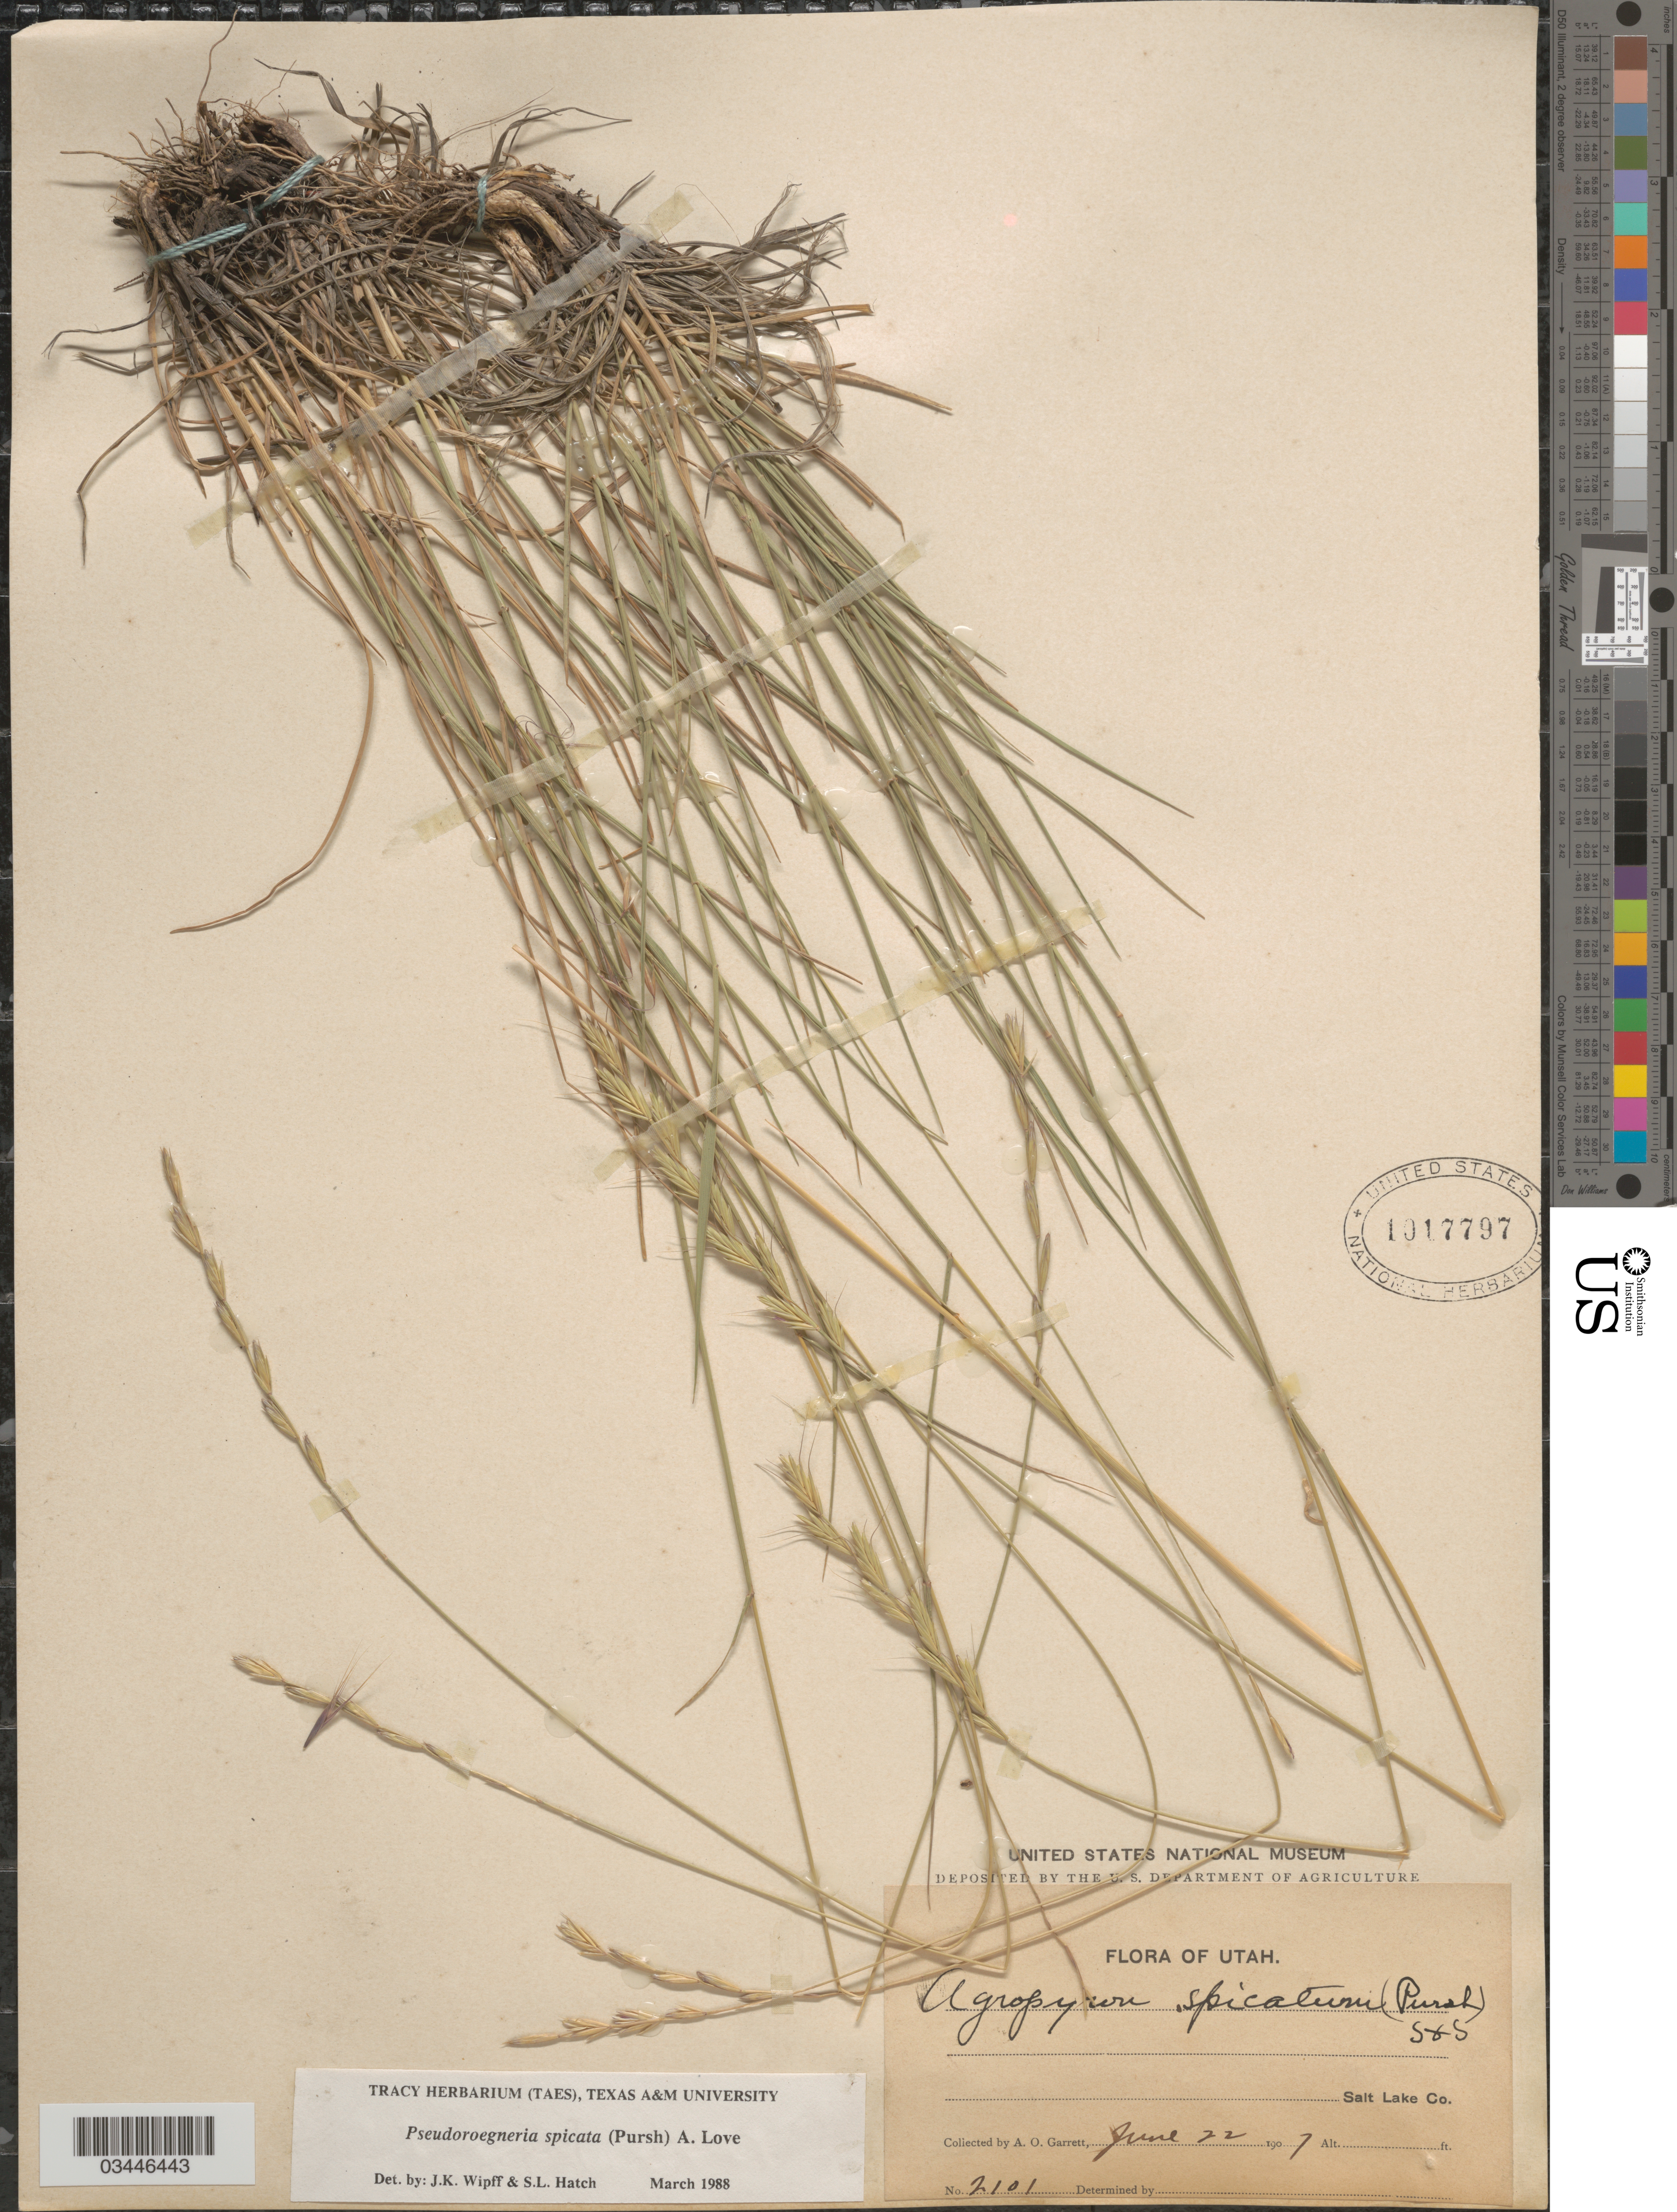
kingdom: Plantae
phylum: Tracheophyta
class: Liliopsida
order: Poales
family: Poaceae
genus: Pseudoroegneria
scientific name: Pseudoroegneria spicata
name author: (Pursh) Á. Löve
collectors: A. O. Garrett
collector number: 2101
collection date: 1907-06-22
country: United States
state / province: Utah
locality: Salt Lake Co.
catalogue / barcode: US 1017797